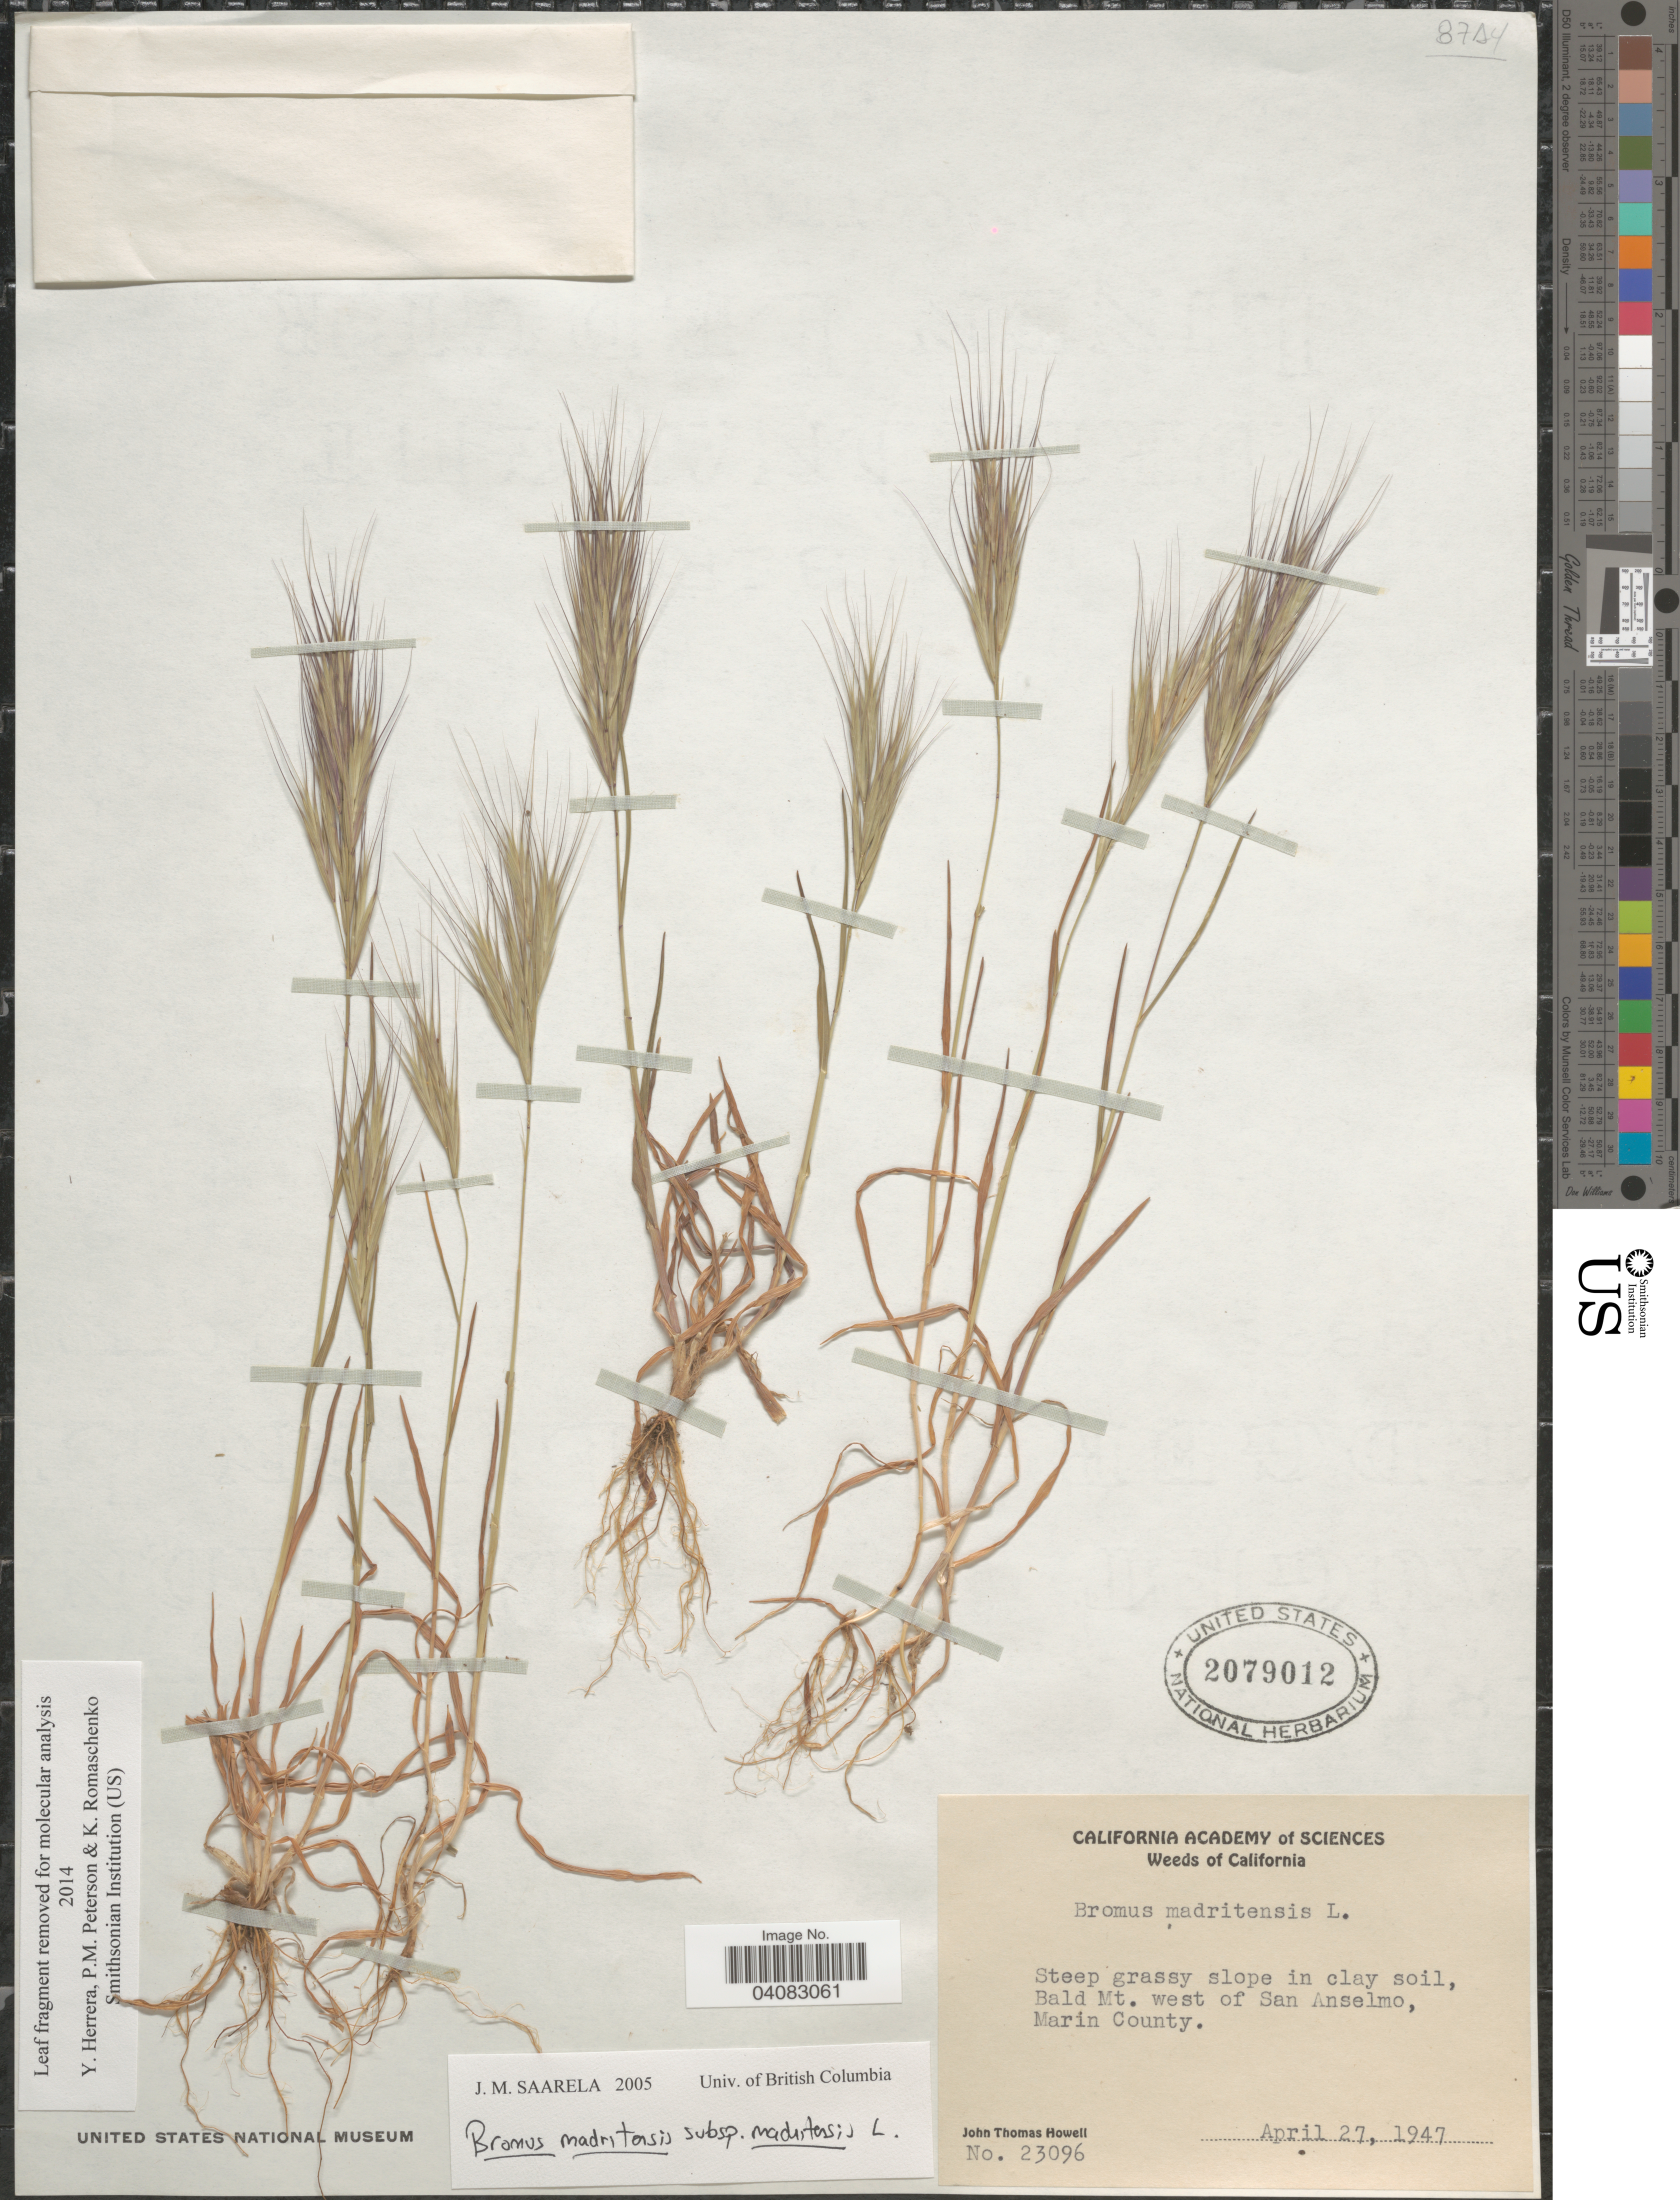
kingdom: Plantae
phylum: Tracheophyta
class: Liliopsida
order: Poales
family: Poaceae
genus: Bromus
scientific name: Bromus madritensis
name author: L.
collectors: J. T. Howell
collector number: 23096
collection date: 1947-04-27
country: United States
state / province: California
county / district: Marin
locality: Steep grassy slope in clay soil, Bald Mt. west of San Anselmo, Marin County.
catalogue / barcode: US 2079012